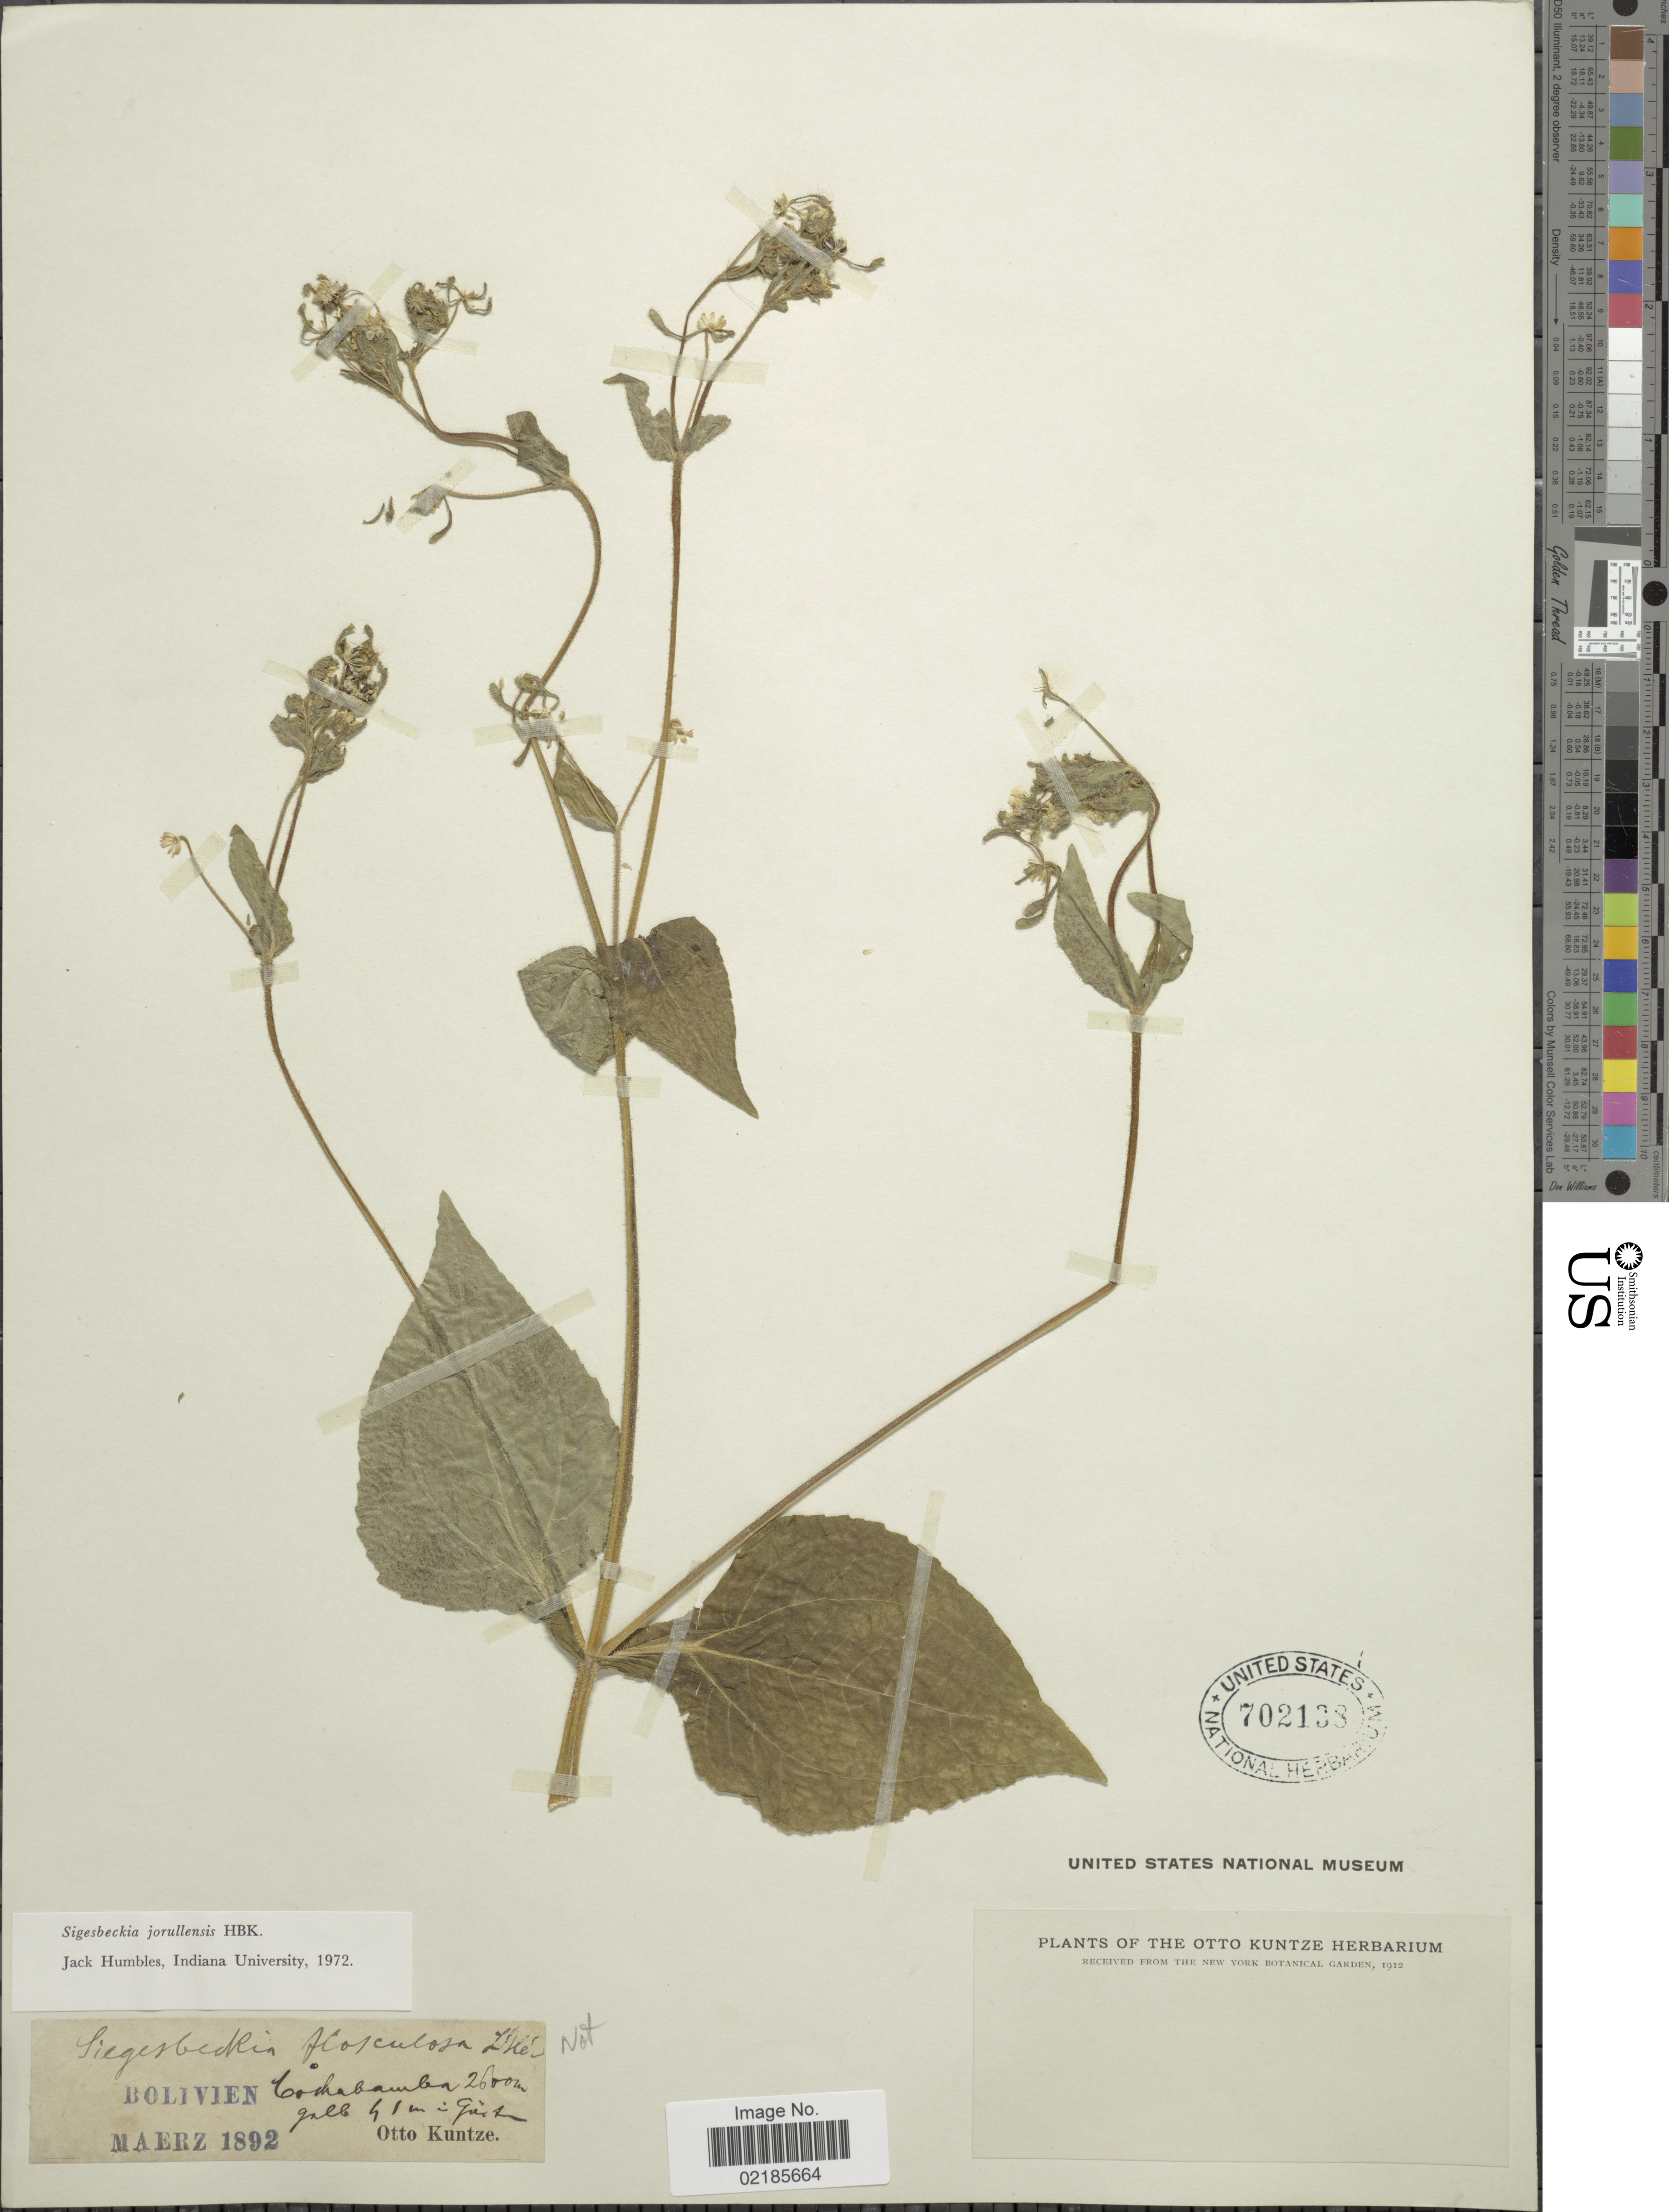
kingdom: Plantae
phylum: Tracheophyta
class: Magnoliopsida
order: Asterales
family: Asteraceae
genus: Sigesbeckia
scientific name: Sigesbeckia jorullensis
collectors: C.E.O. Kuntze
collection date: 1892-03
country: Bolivia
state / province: Cochabamba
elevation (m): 2600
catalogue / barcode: US 702138